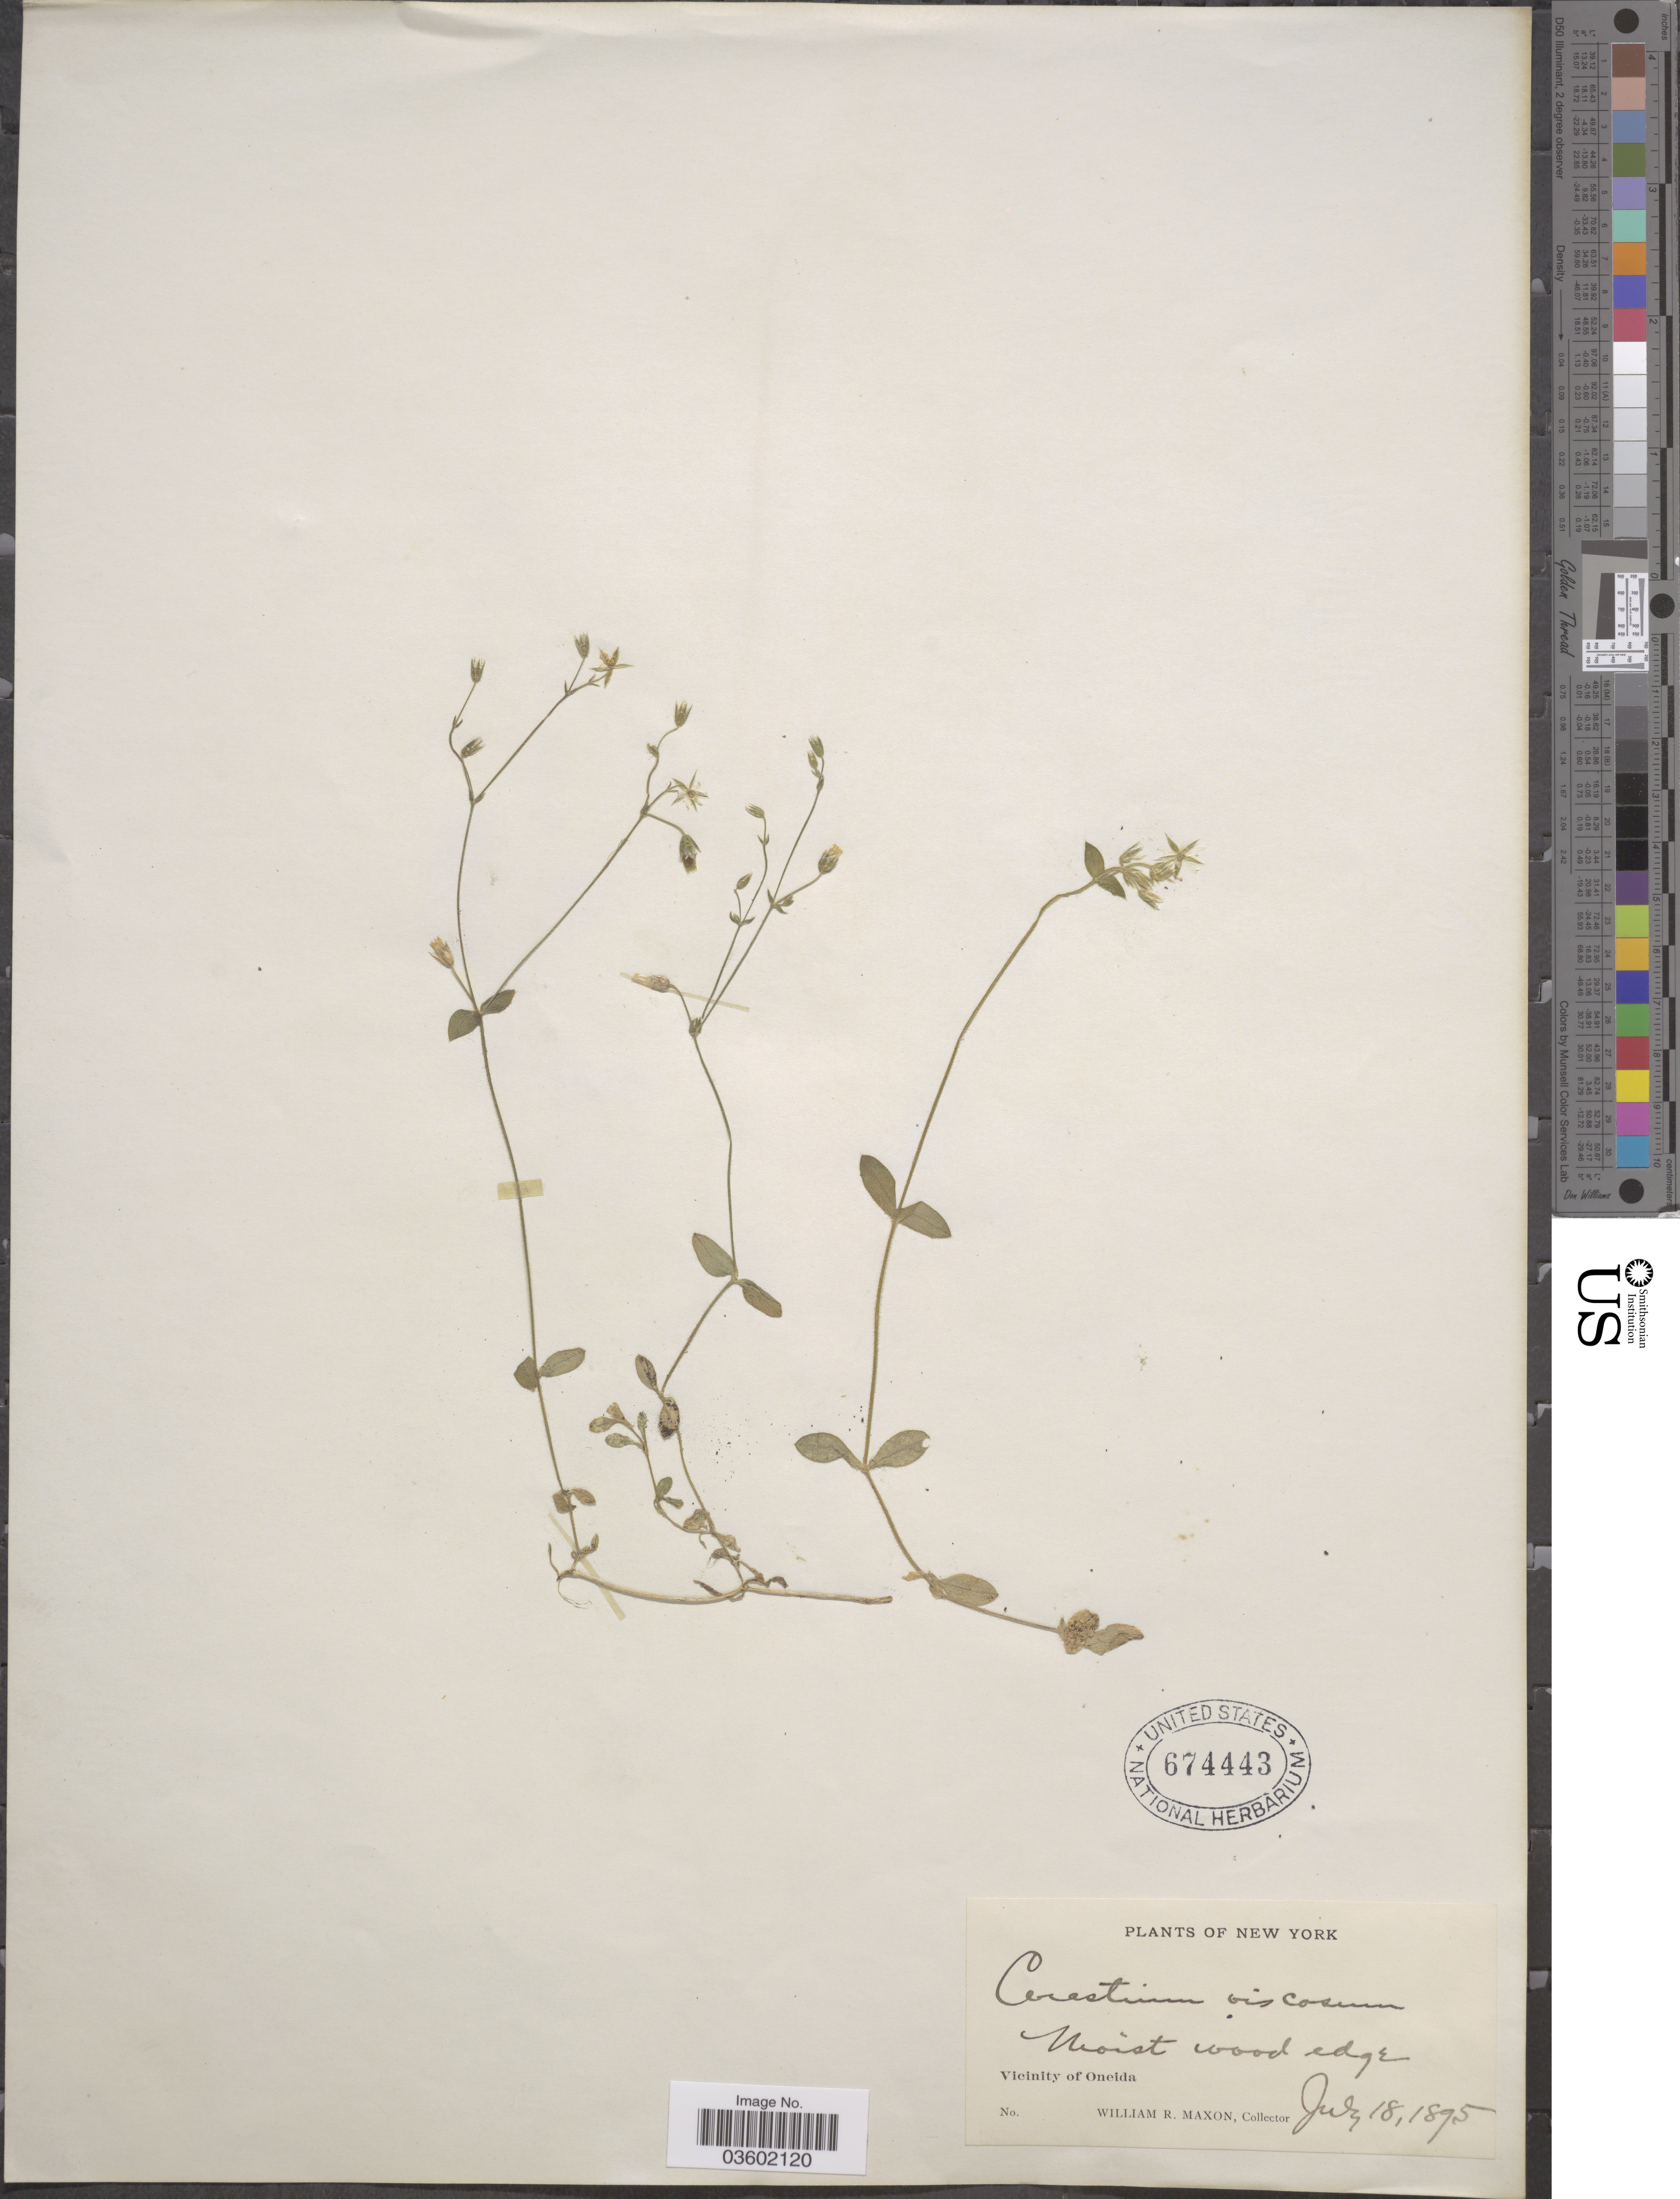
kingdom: Plantae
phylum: Tracheophyta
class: Magnoliopsida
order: Caryophyllales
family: Caryophyllaceae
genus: Cerastium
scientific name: Cerastium vulgatum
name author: L.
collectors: W. R. Maxon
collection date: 1895-07-18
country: United States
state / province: New York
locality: Vicinity of Oneida.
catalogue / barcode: US 674443